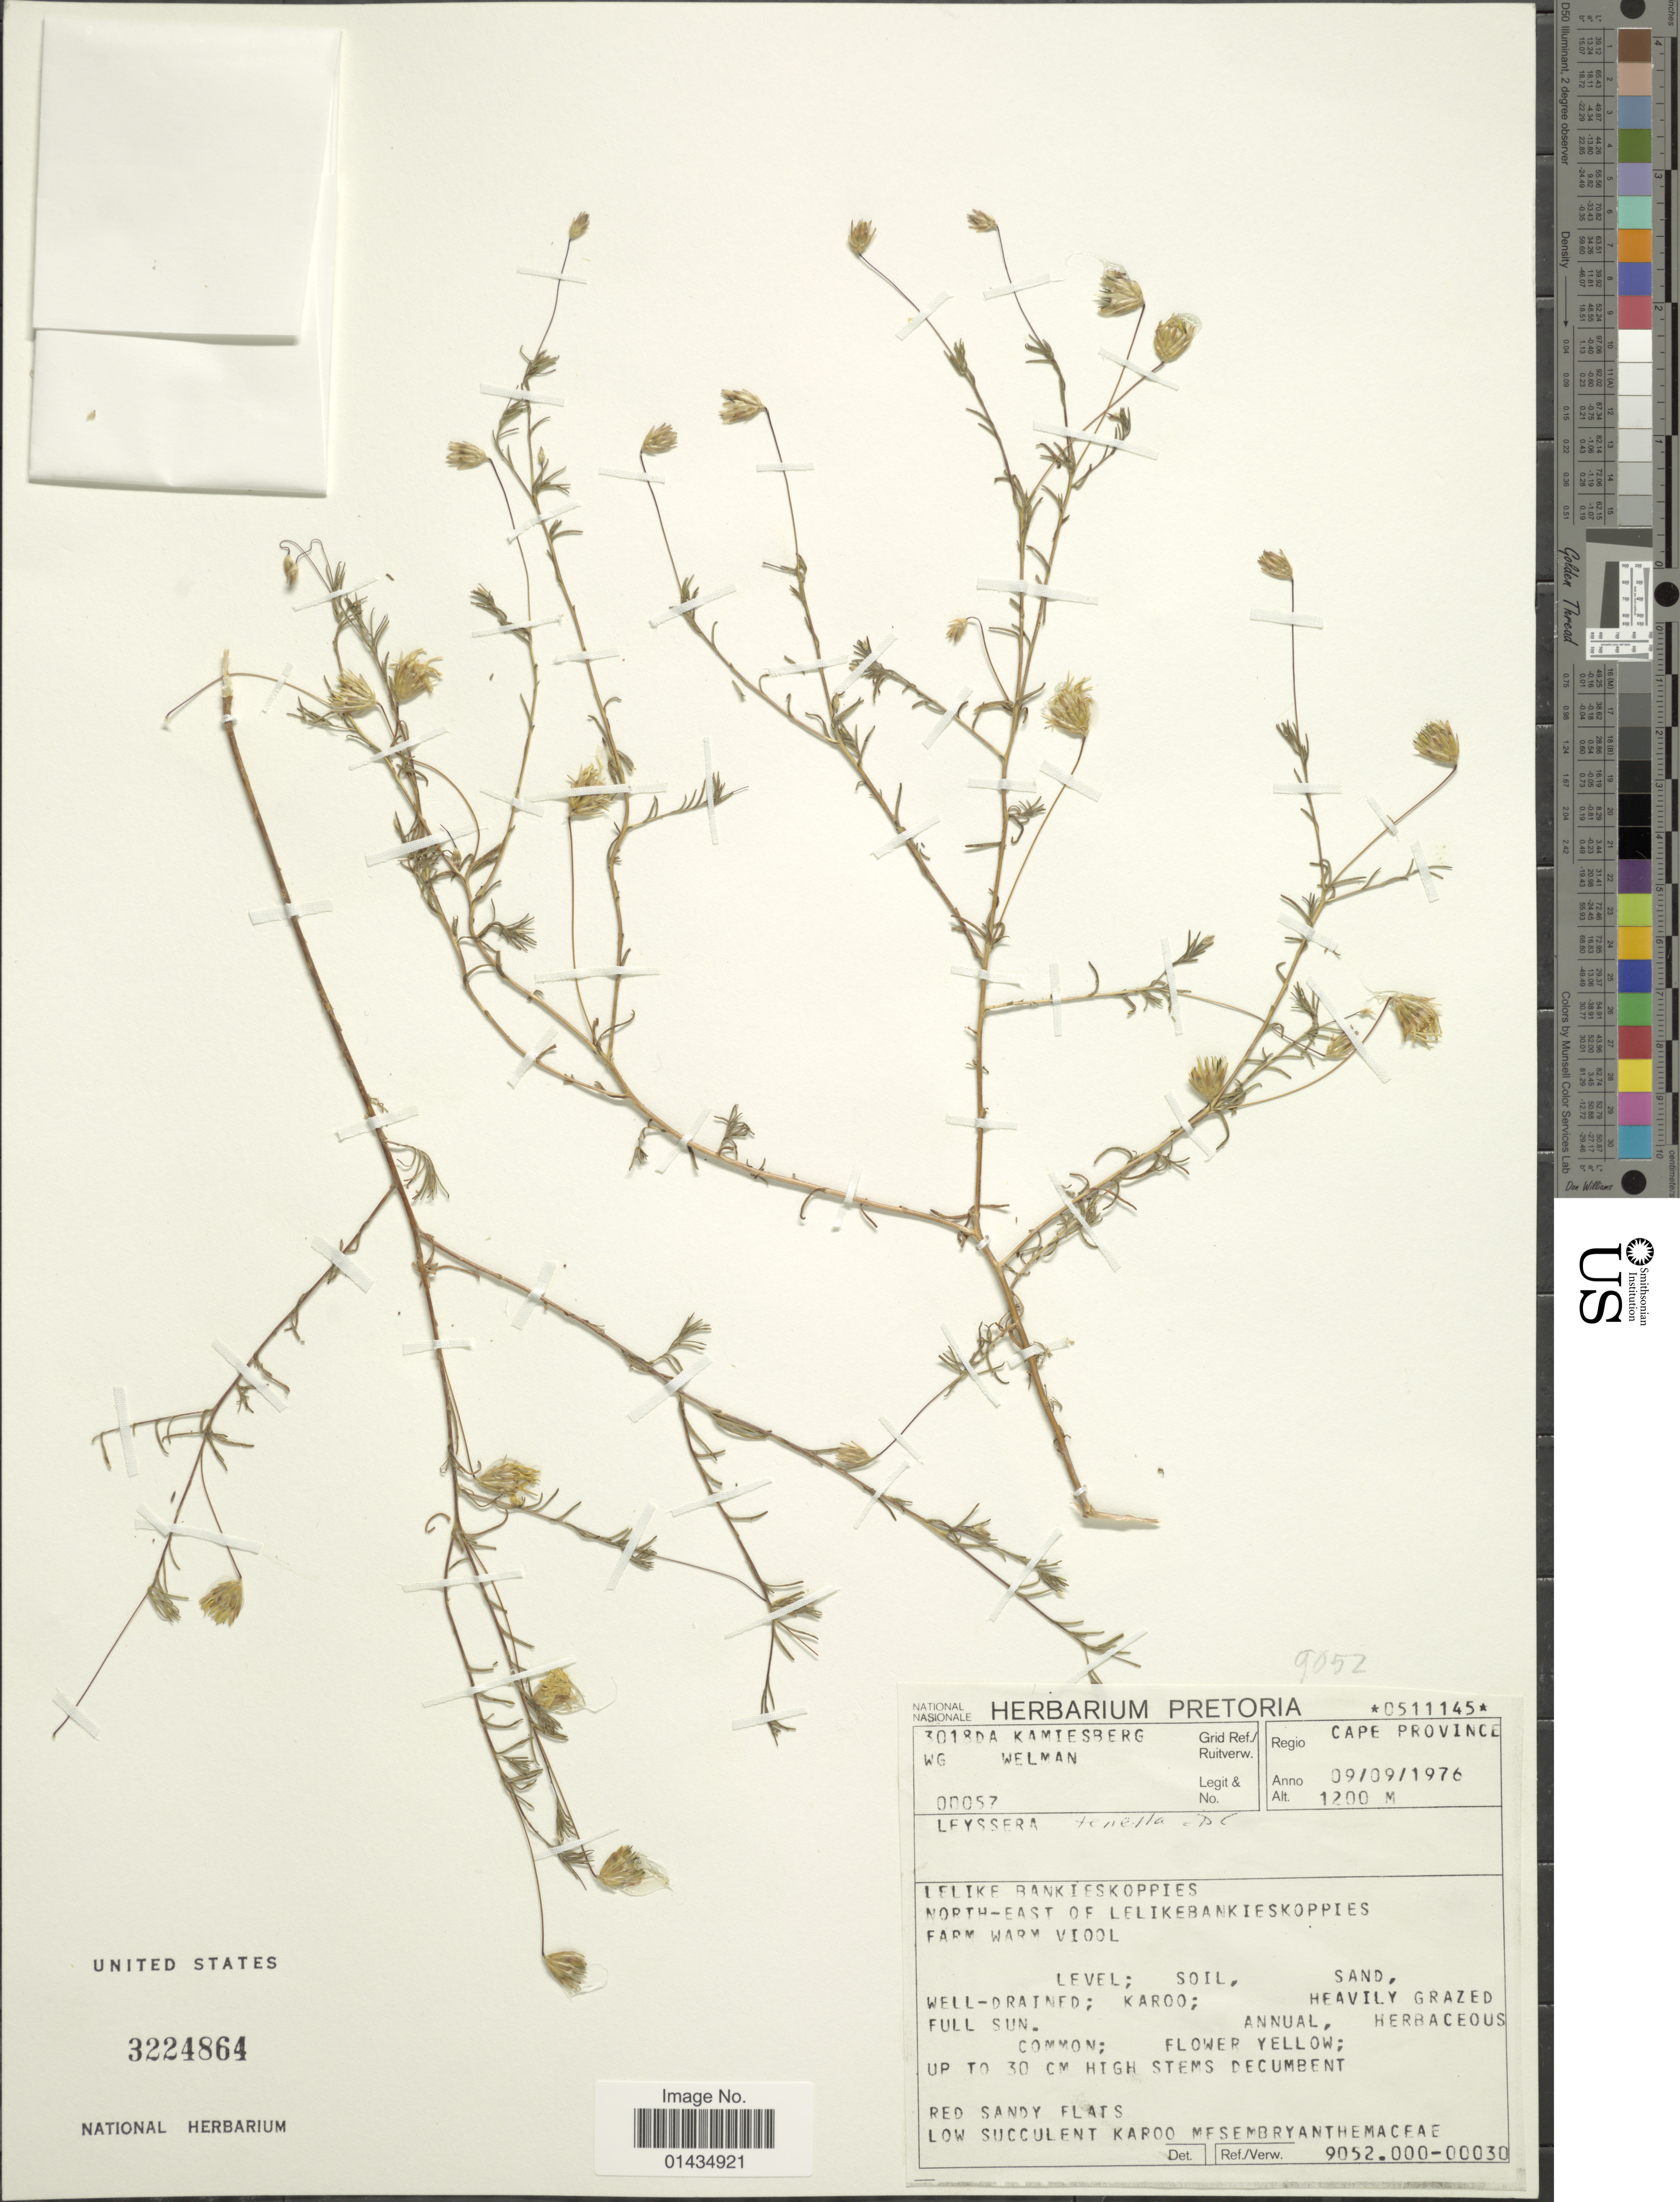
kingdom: Plantae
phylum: Tracheophyta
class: Magnoliopsida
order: Asterales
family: Asteraceae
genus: Leysera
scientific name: Leysera tenella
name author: DC.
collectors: W. G. Welman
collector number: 00057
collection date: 1976-09-09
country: South Africa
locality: Lelike Brankieskoppies, north-east of Lelikebankieskoppies, Farm Warm Viool, Karoo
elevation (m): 1200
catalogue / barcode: US 3224864